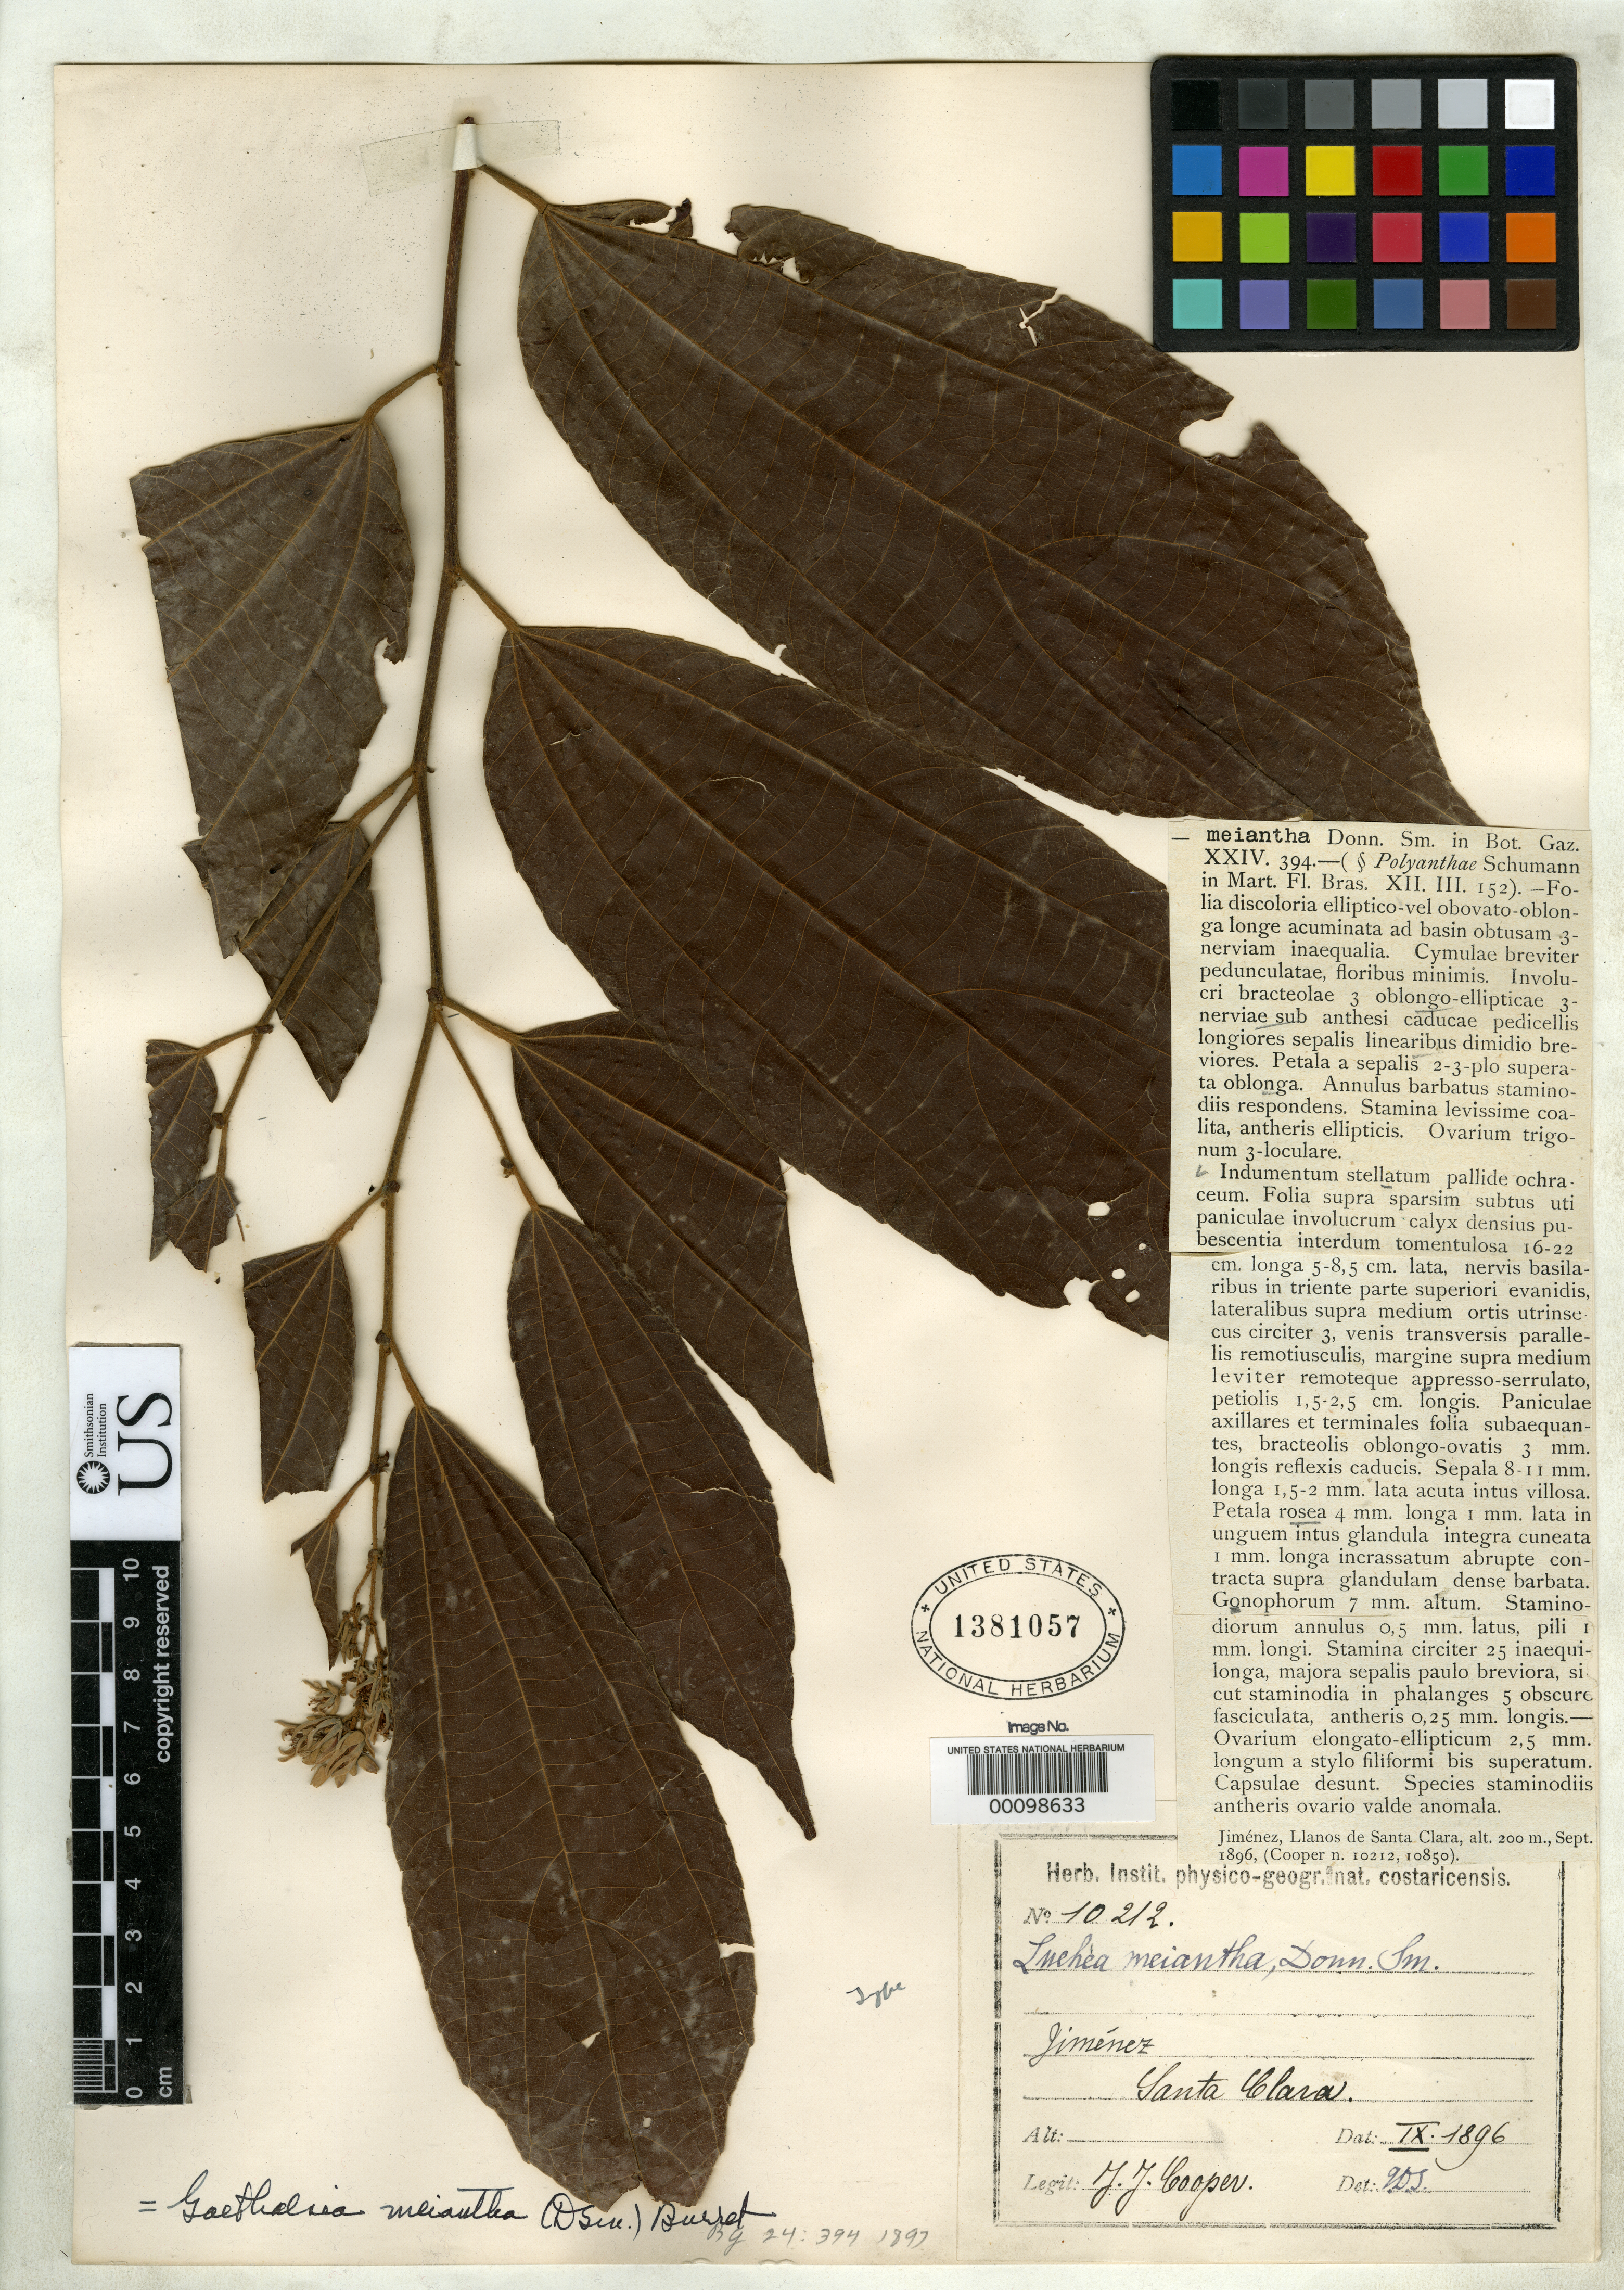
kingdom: Plantae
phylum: Tracheophyta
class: Magnoliopsida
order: Malvales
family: Malvaceae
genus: Luehea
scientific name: Luehea meiantha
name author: Donn. Sm.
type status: Syntype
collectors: J. J. Cooper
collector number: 10212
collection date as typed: Sep 1896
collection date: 1896-09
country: Costa Rica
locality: Santa Clara, Jimenez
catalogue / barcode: US 1381057